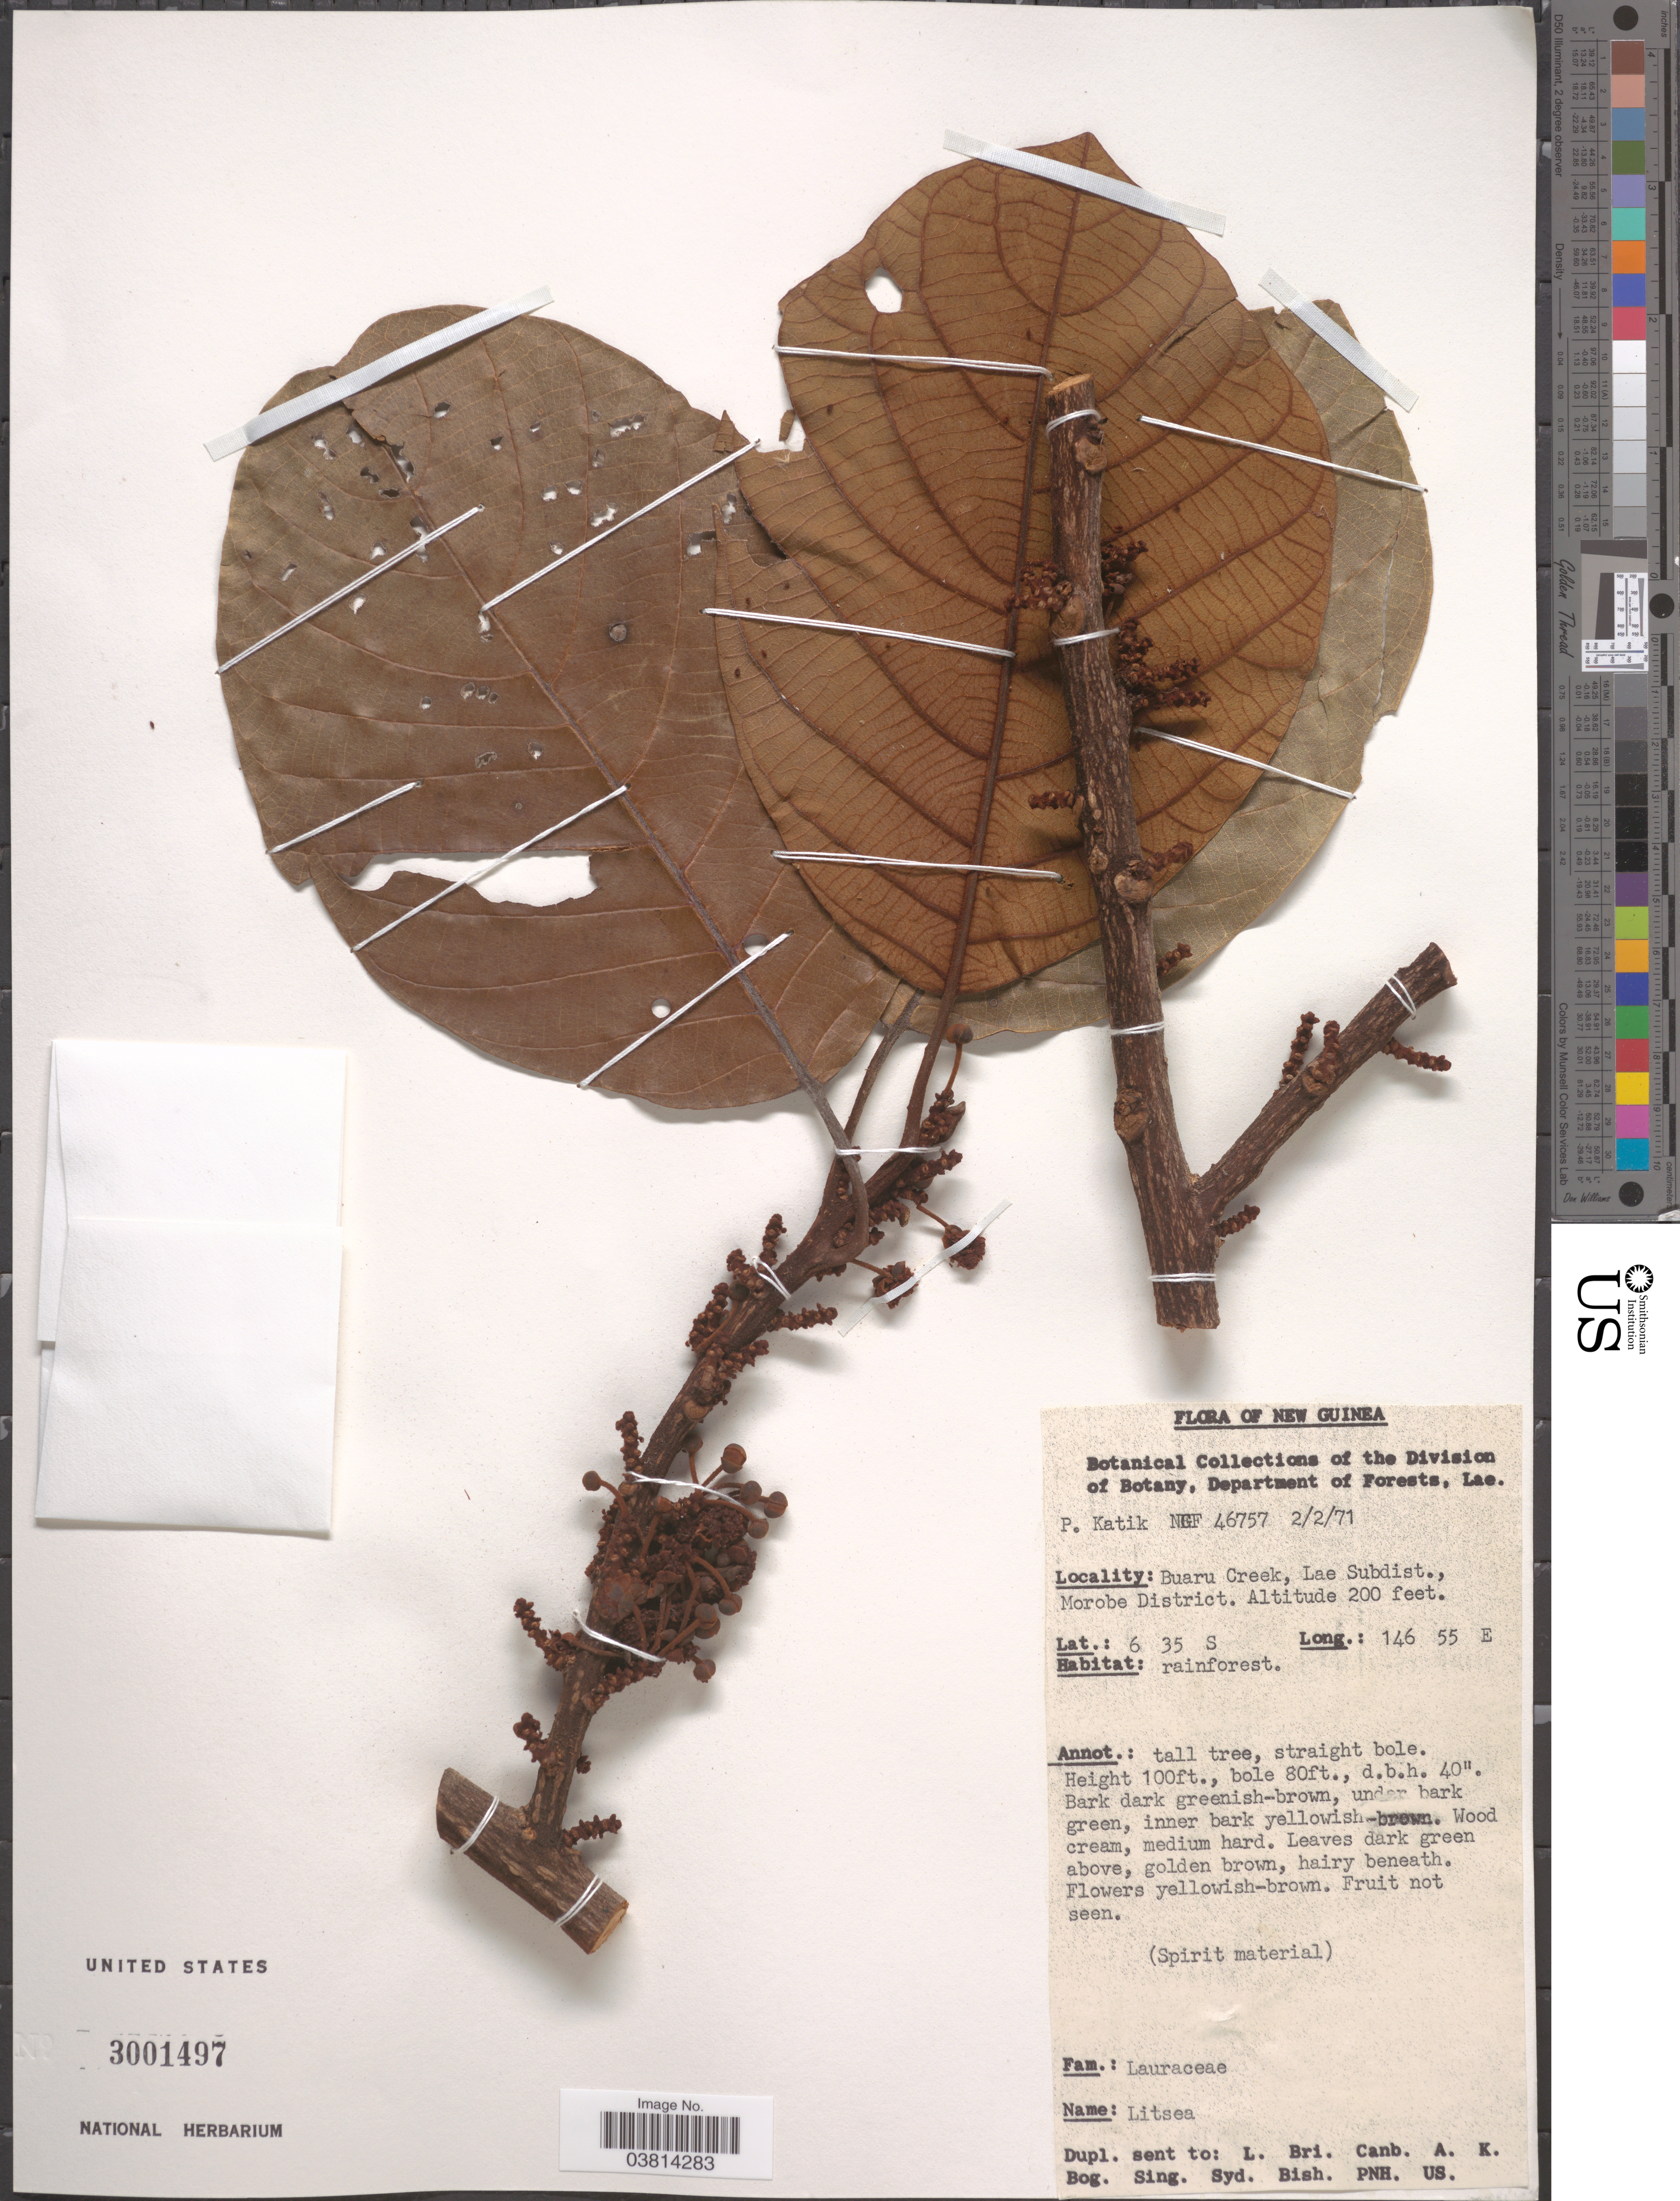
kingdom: Plantae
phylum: Tracheophyta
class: Magnoliopsida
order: Laurales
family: Lauraceae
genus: Litsea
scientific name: Litsea sp.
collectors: P. Katik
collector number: NGF 46757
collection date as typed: Transcribed d/m/y: 2/2/71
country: Papua New Guinea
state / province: Morobe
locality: New Guinea. Buaru Creek, Lae Subdist., Morobe District.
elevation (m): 61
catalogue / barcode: US 3001497